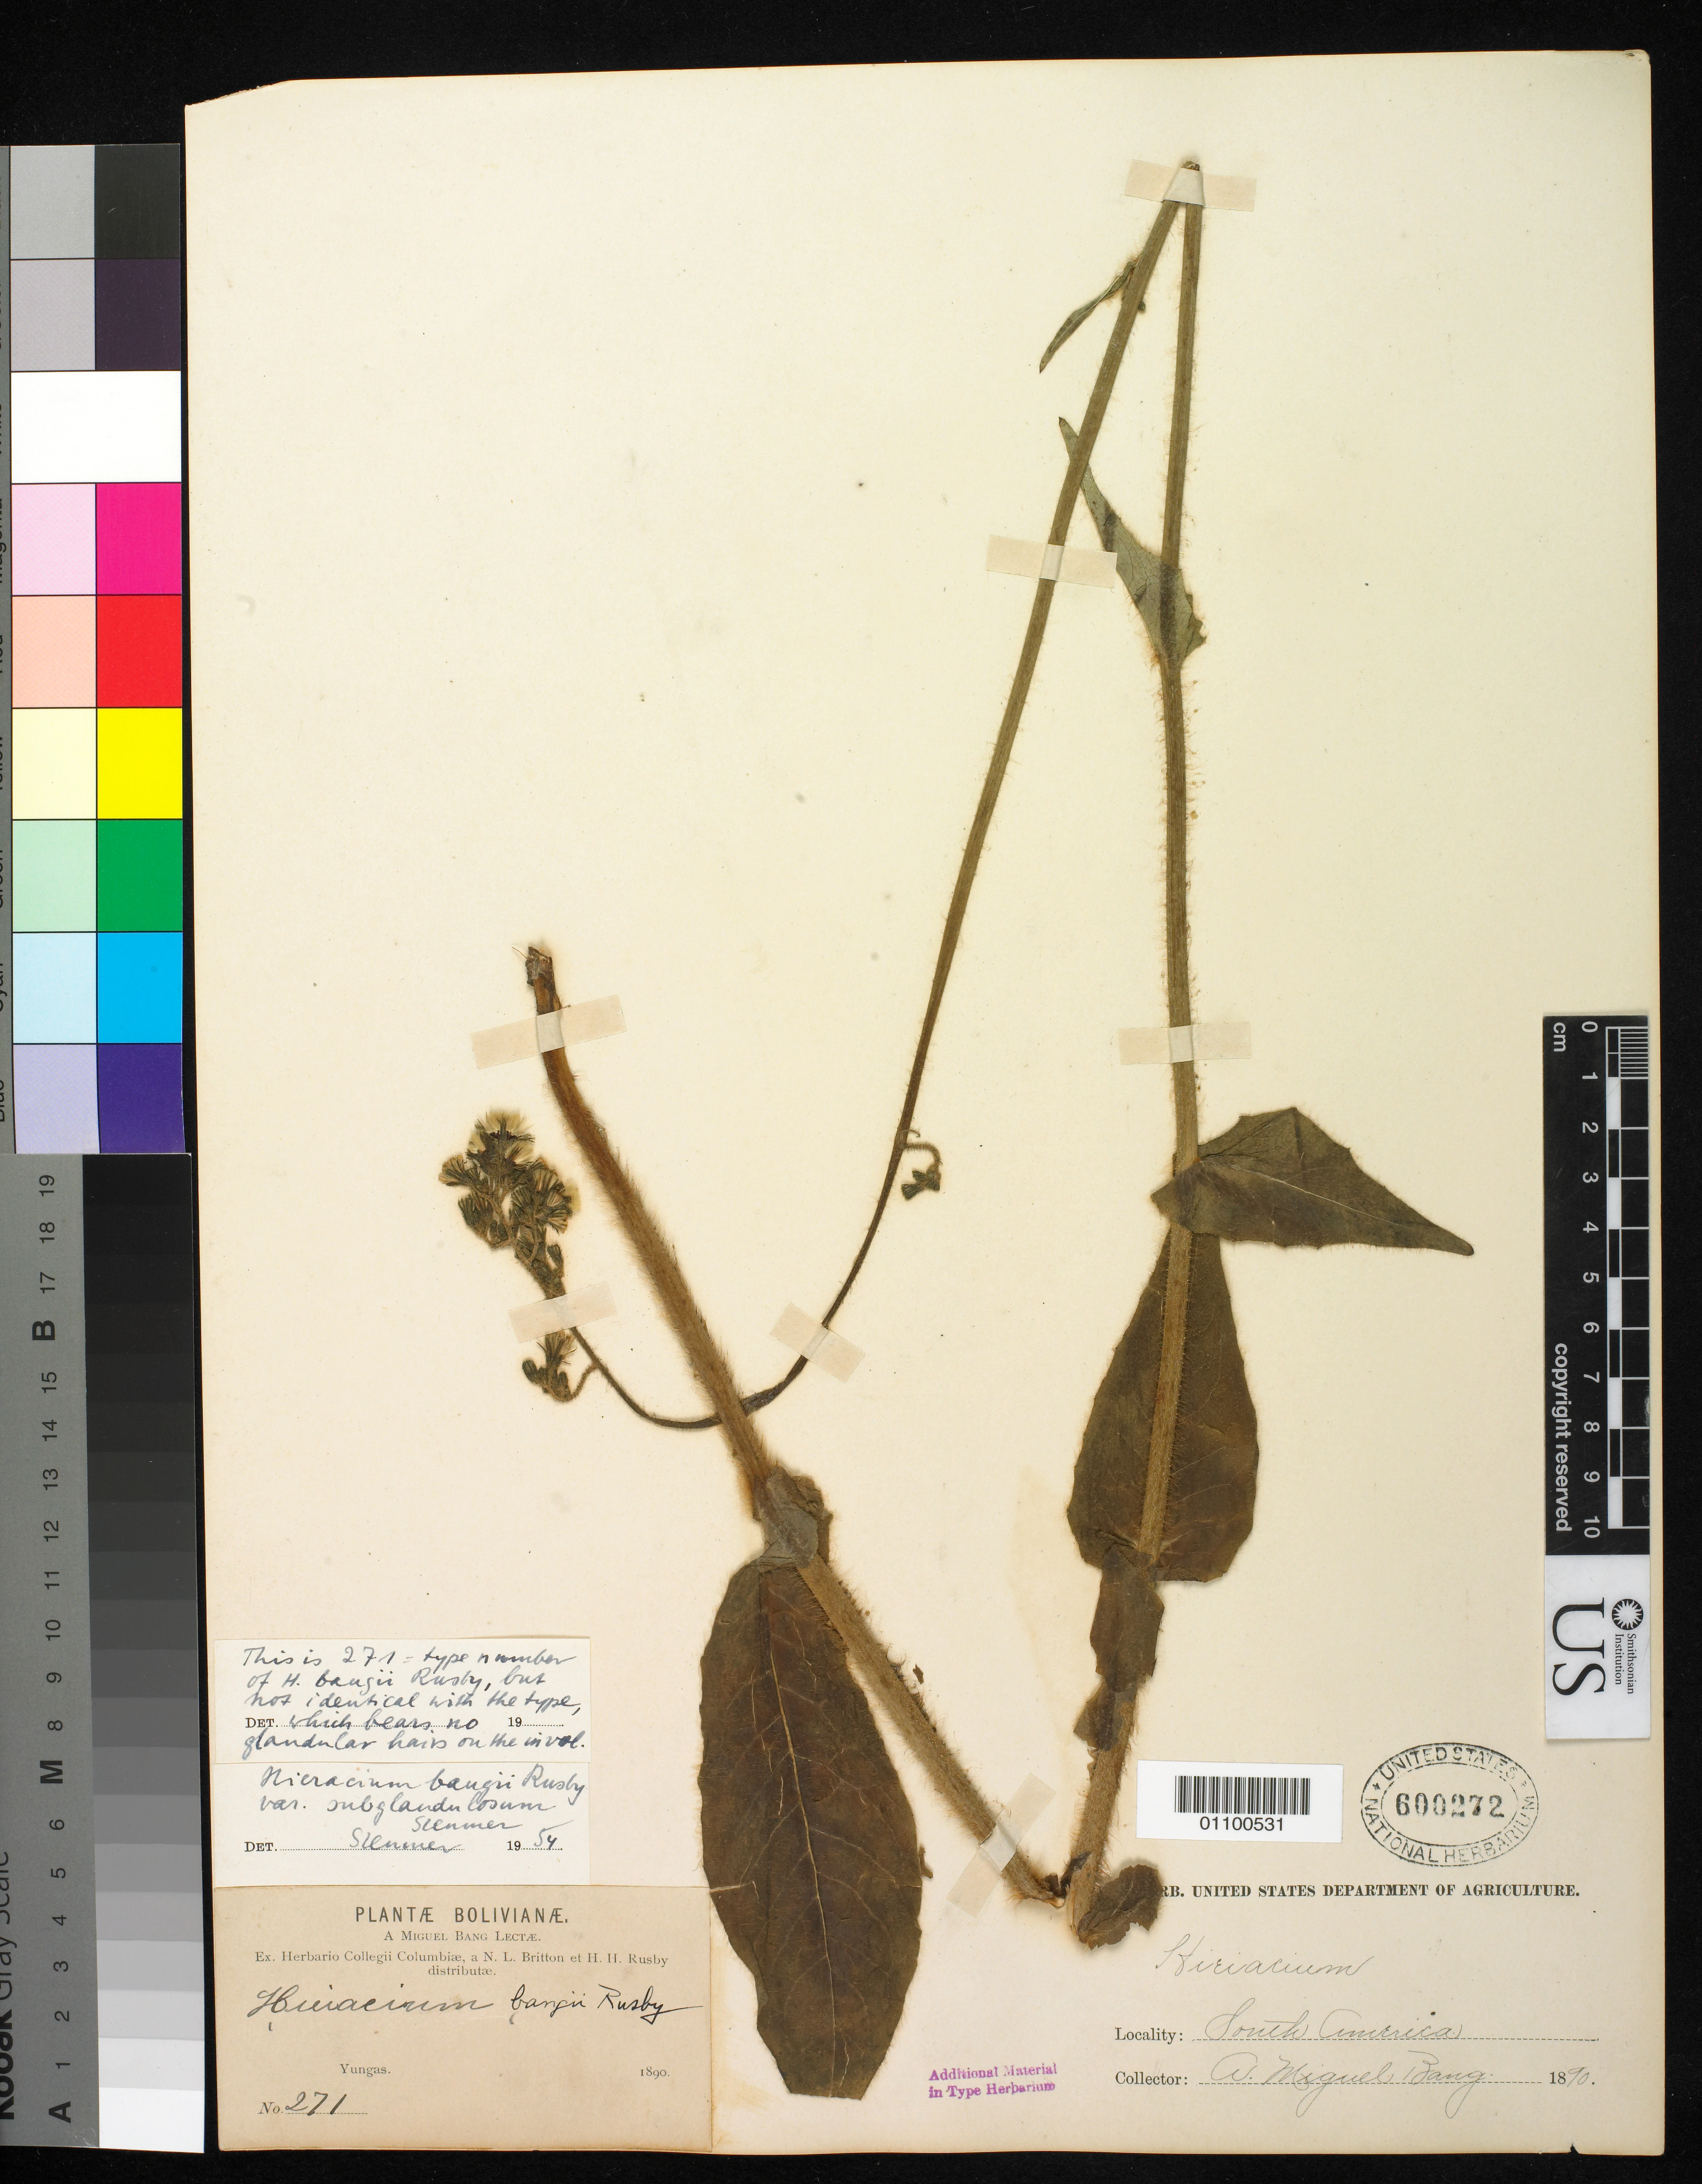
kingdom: Plantae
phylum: Tracheophyta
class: Magnoliopsida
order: Asterales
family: Asteraceae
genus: Hieracium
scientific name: Hieracium bangii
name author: Rusby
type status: Isotype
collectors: M. Bang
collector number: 271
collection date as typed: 1890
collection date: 1890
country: Bolivia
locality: Yungas.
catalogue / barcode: US 600272